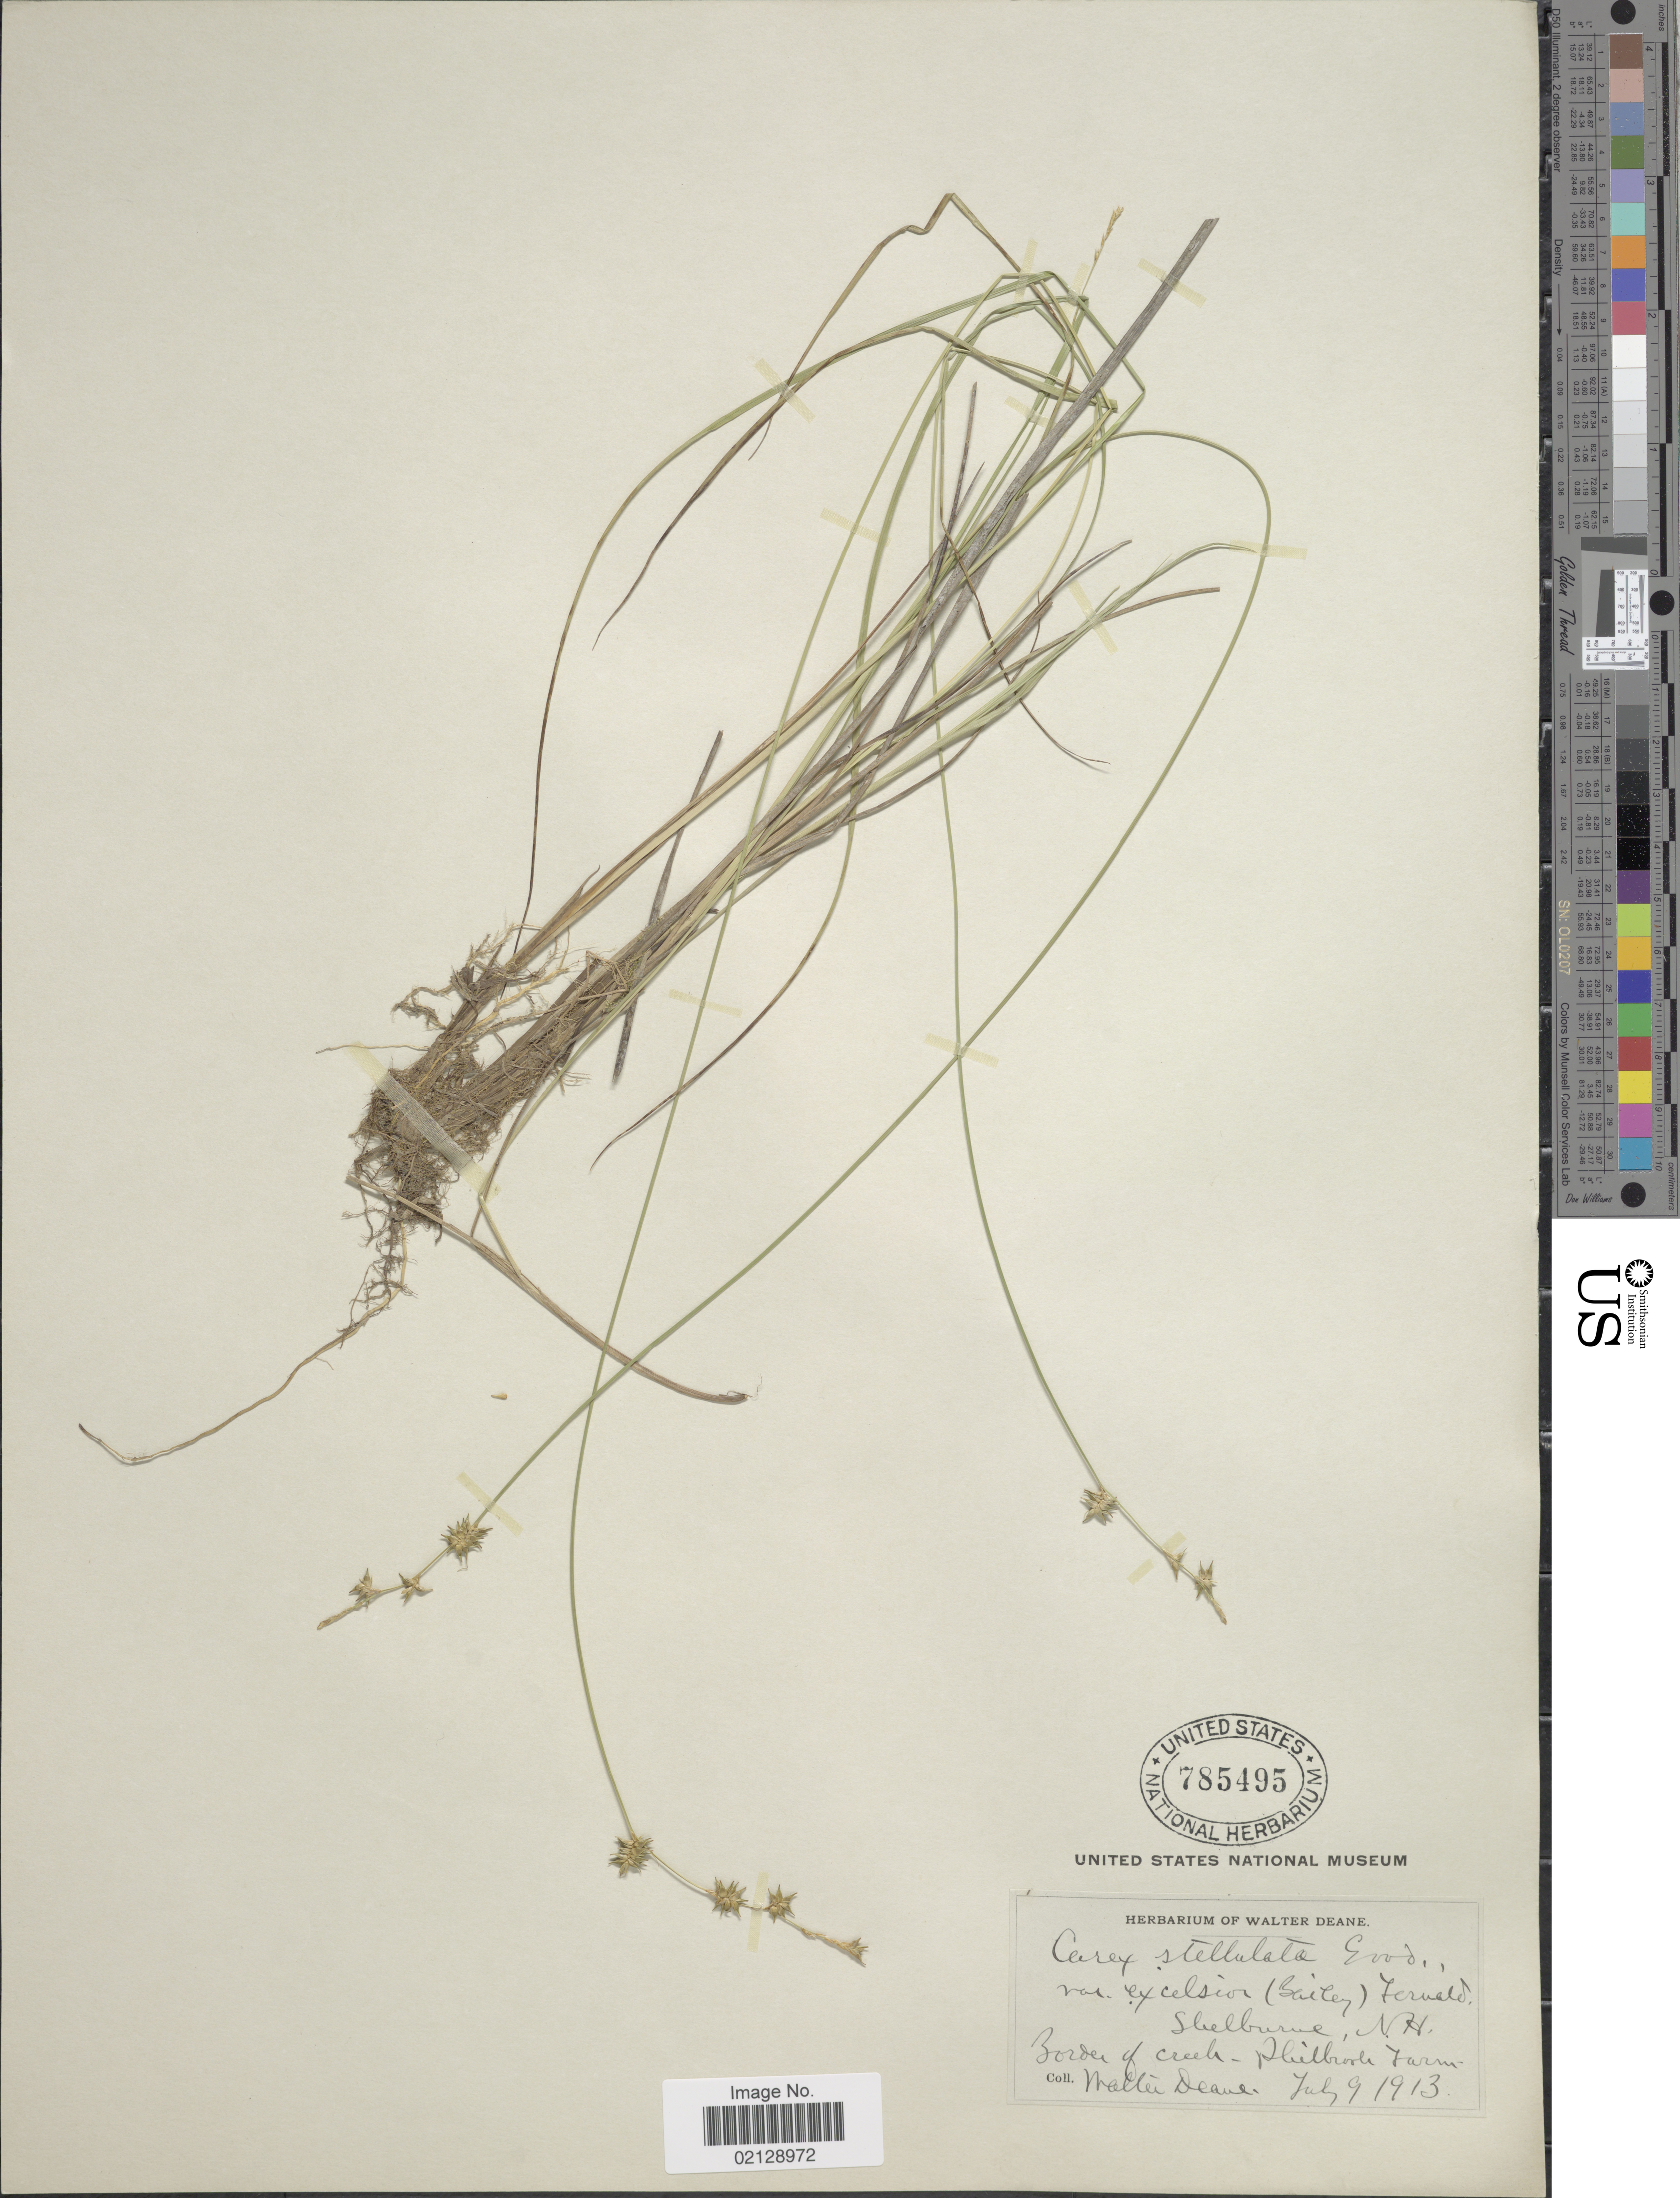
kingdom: Plantae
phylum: Tracheophyta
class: Liliopsida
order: Poales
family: Cyperaceae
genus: Carex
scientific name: Carex echinata subsp. echinata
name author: Murray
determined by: Reznicek, A. A.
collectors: W. Deane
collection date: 1913-07-09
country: United States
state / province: New Hampshire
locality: Shelburne, N. H., Border of creek, Philbrook Farm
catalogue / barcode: US 785495